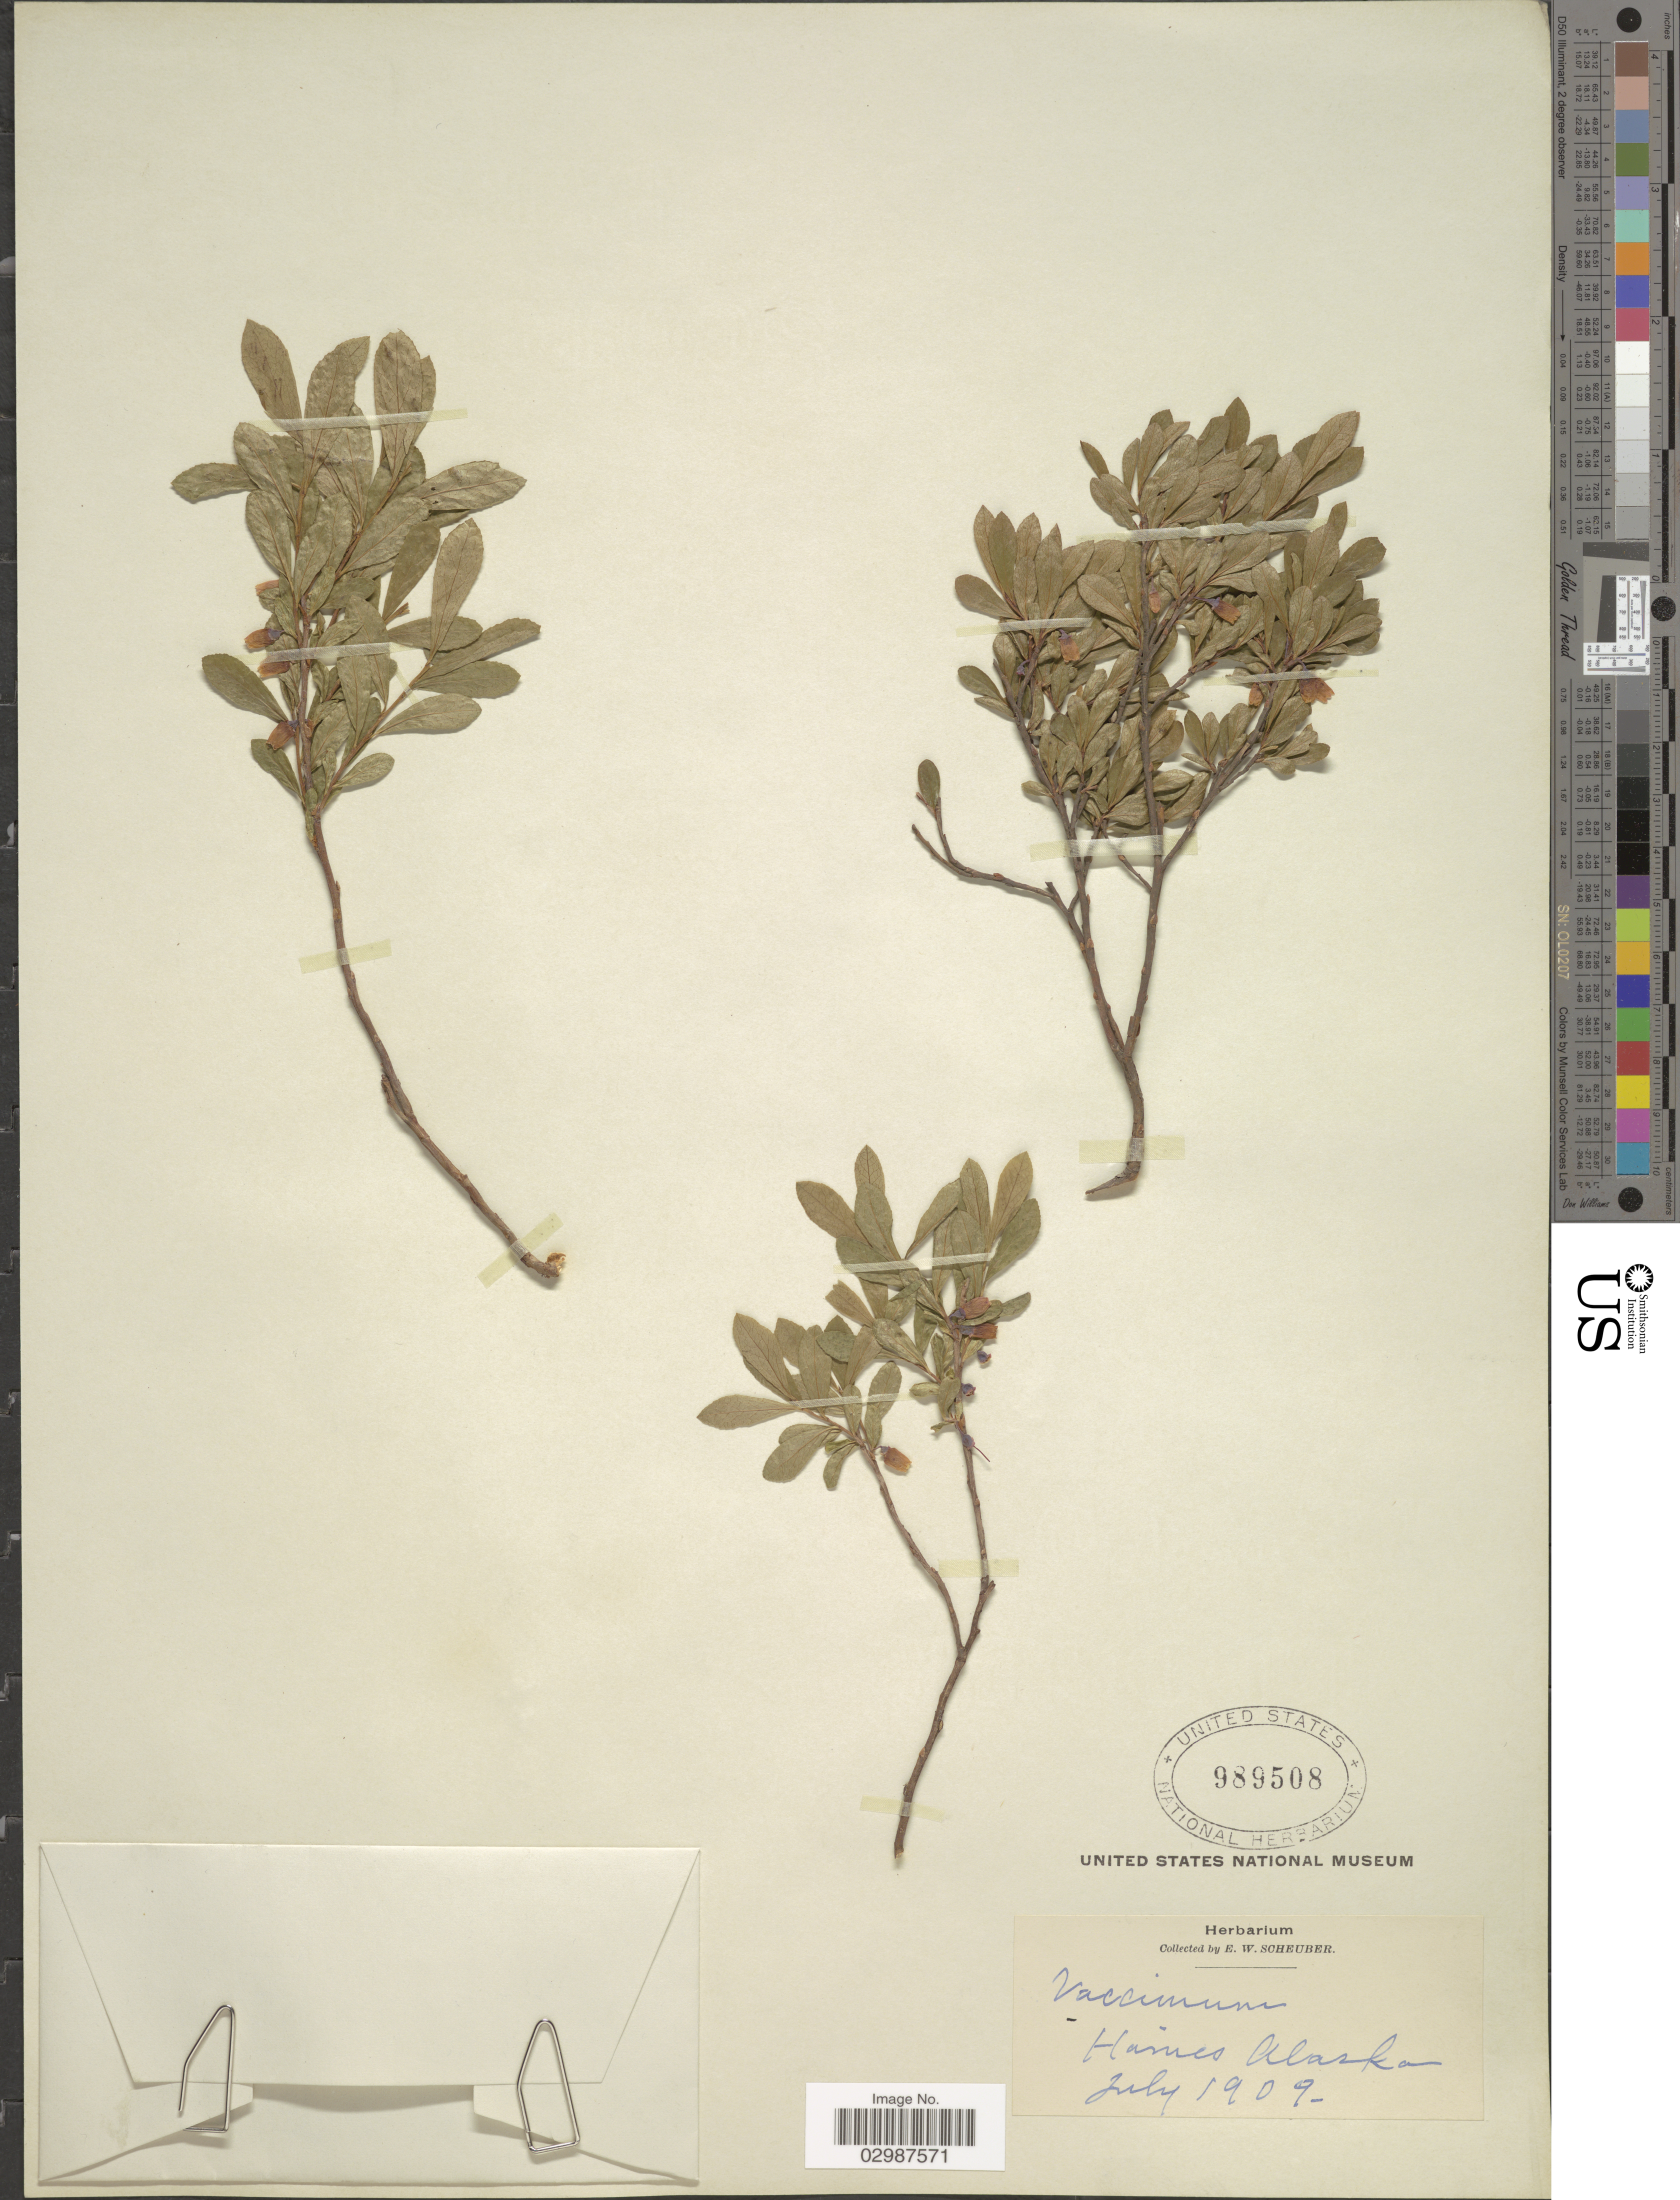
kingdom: Plantae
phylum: Tracheophyta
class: Magnoliopsida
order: Ericales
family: Ericaceae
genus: Vaccinium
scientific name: Vaccinium caespitosum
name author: Michx.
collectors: E. Scheuber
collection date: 1909-07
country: United States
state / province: Alaska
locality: Haines.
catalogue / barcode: US 989508